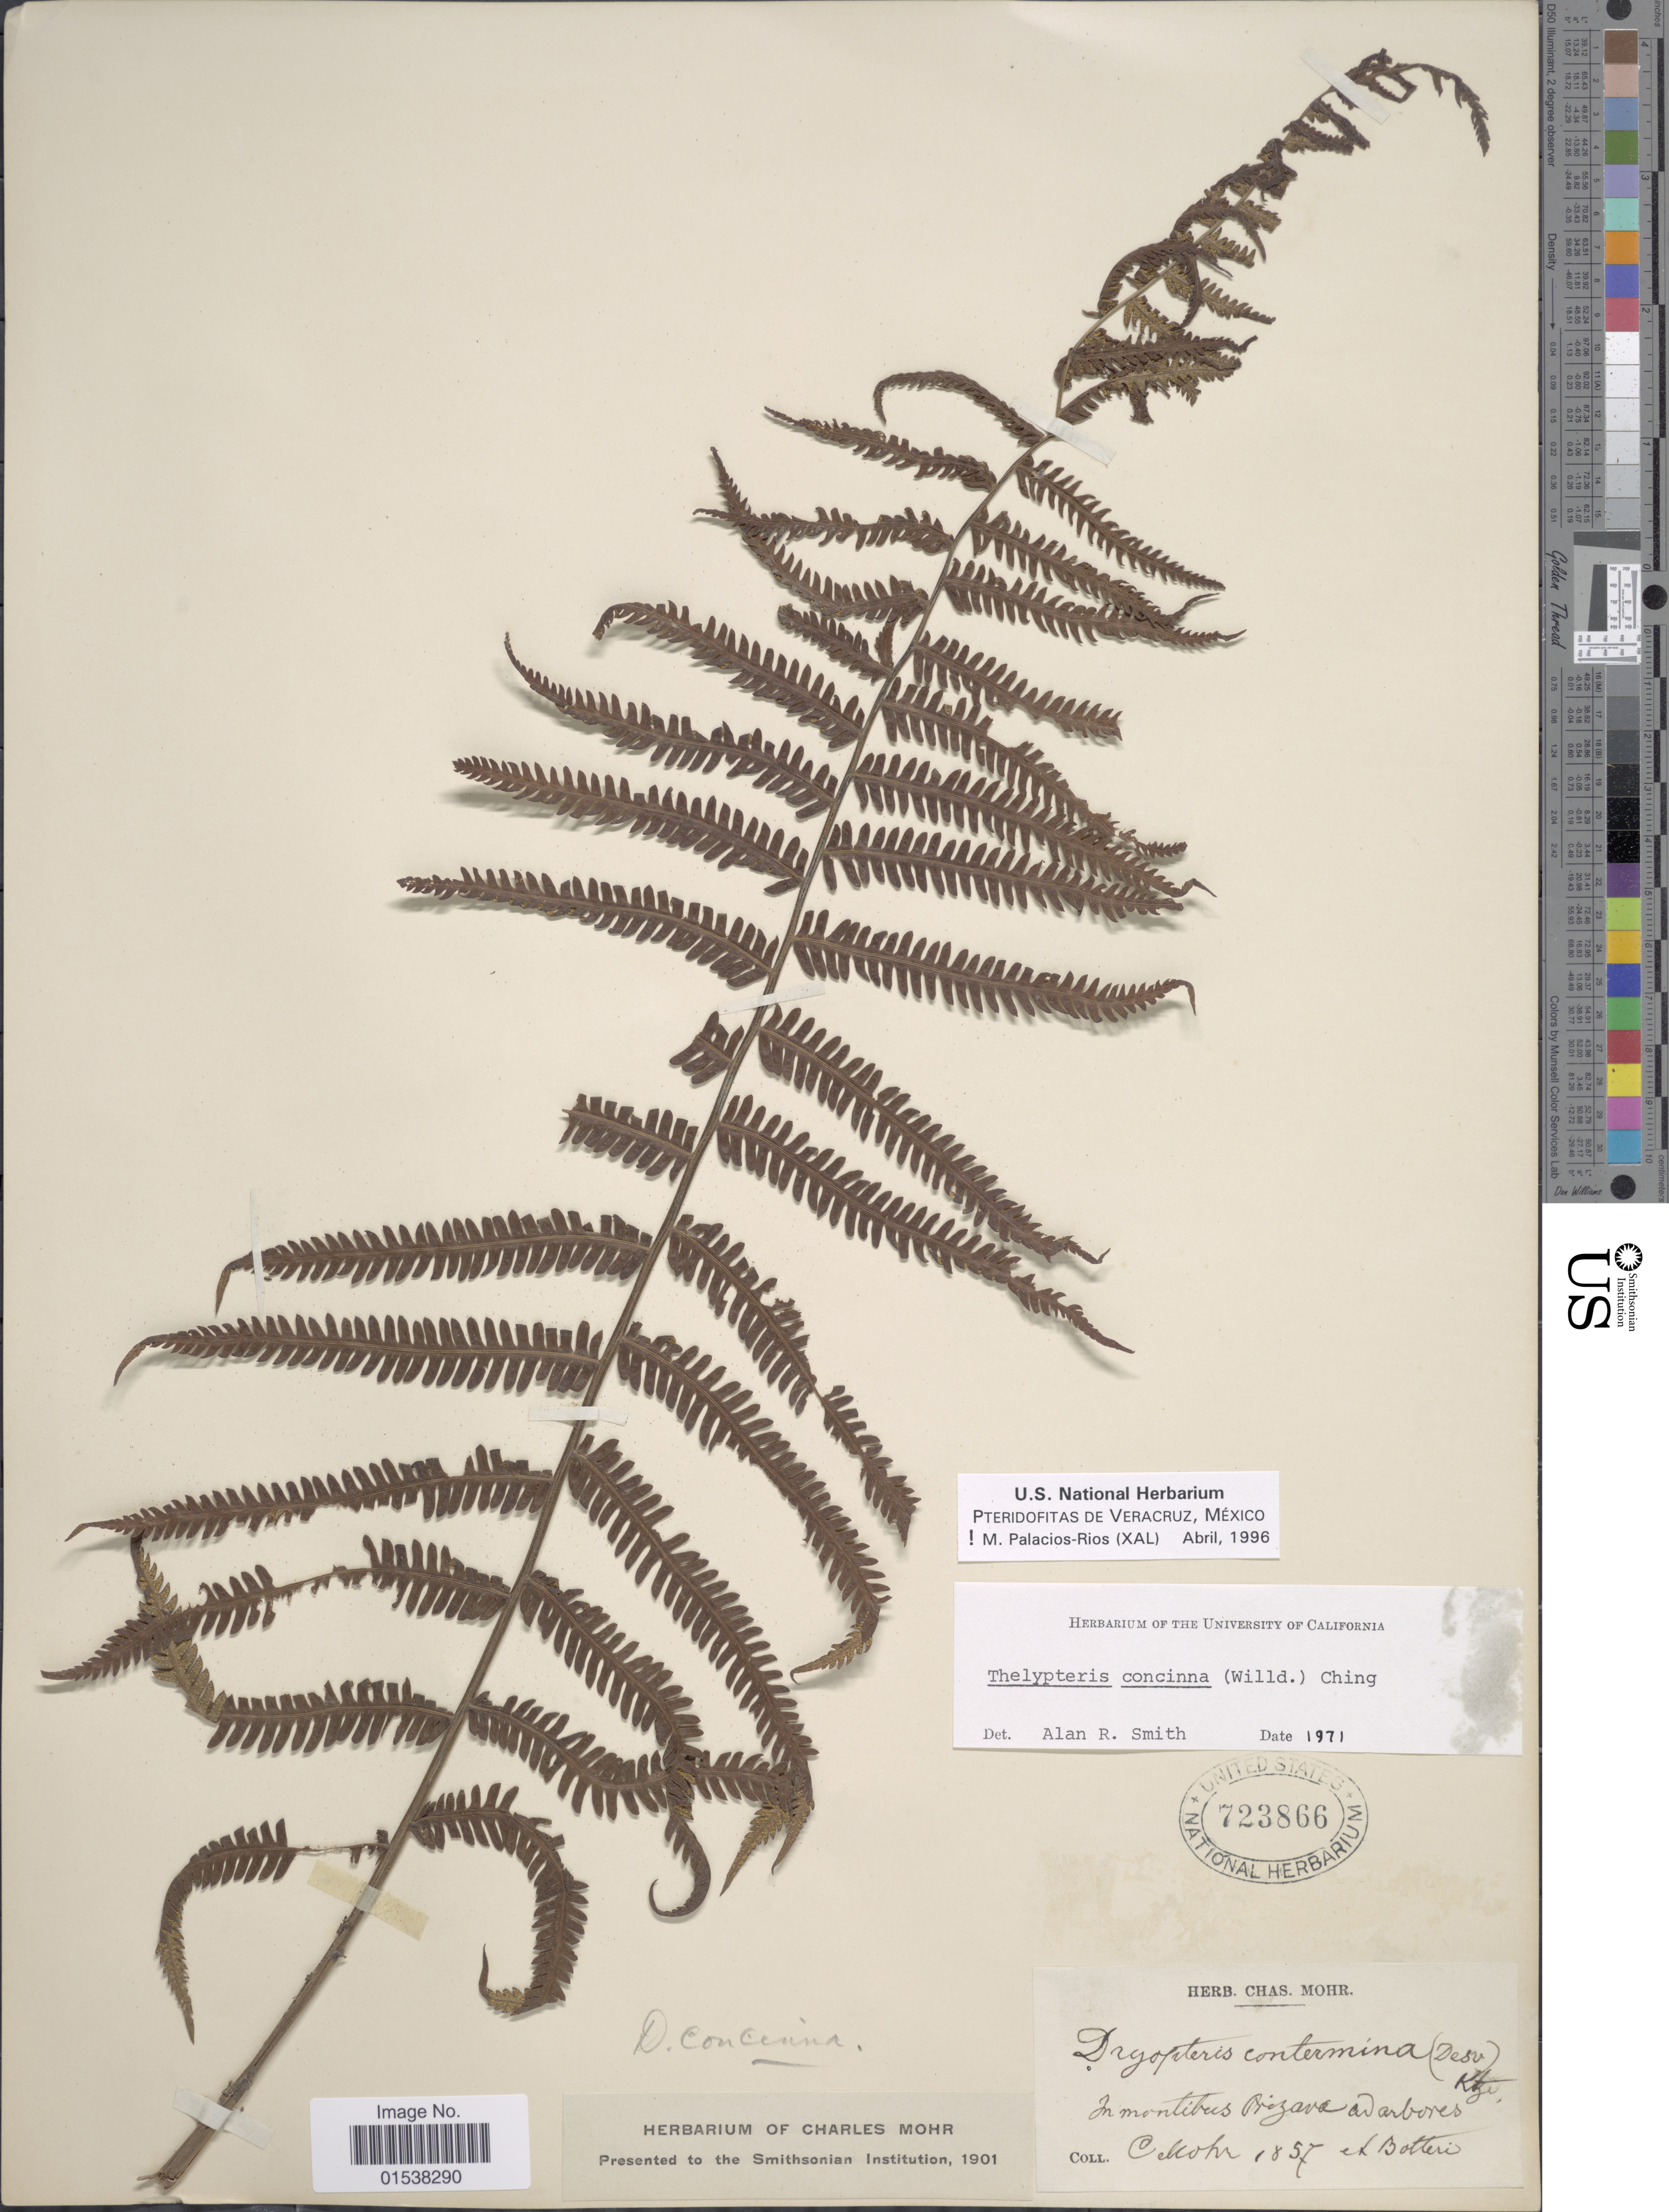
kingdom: Plantae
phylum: Tracheophyta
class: Polypodiopsida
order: Polypodiales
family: Thelypteridaceae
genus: Amauropelta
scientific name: Amauropelta concinna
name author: (Willd.) Pic. Serm.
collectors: Mohr, C. T. (herbarium) & M. Botteri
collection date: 1857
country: Mexico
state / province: Veracruz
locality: In montibus, Orizava ad arbores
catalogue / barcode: US 723866